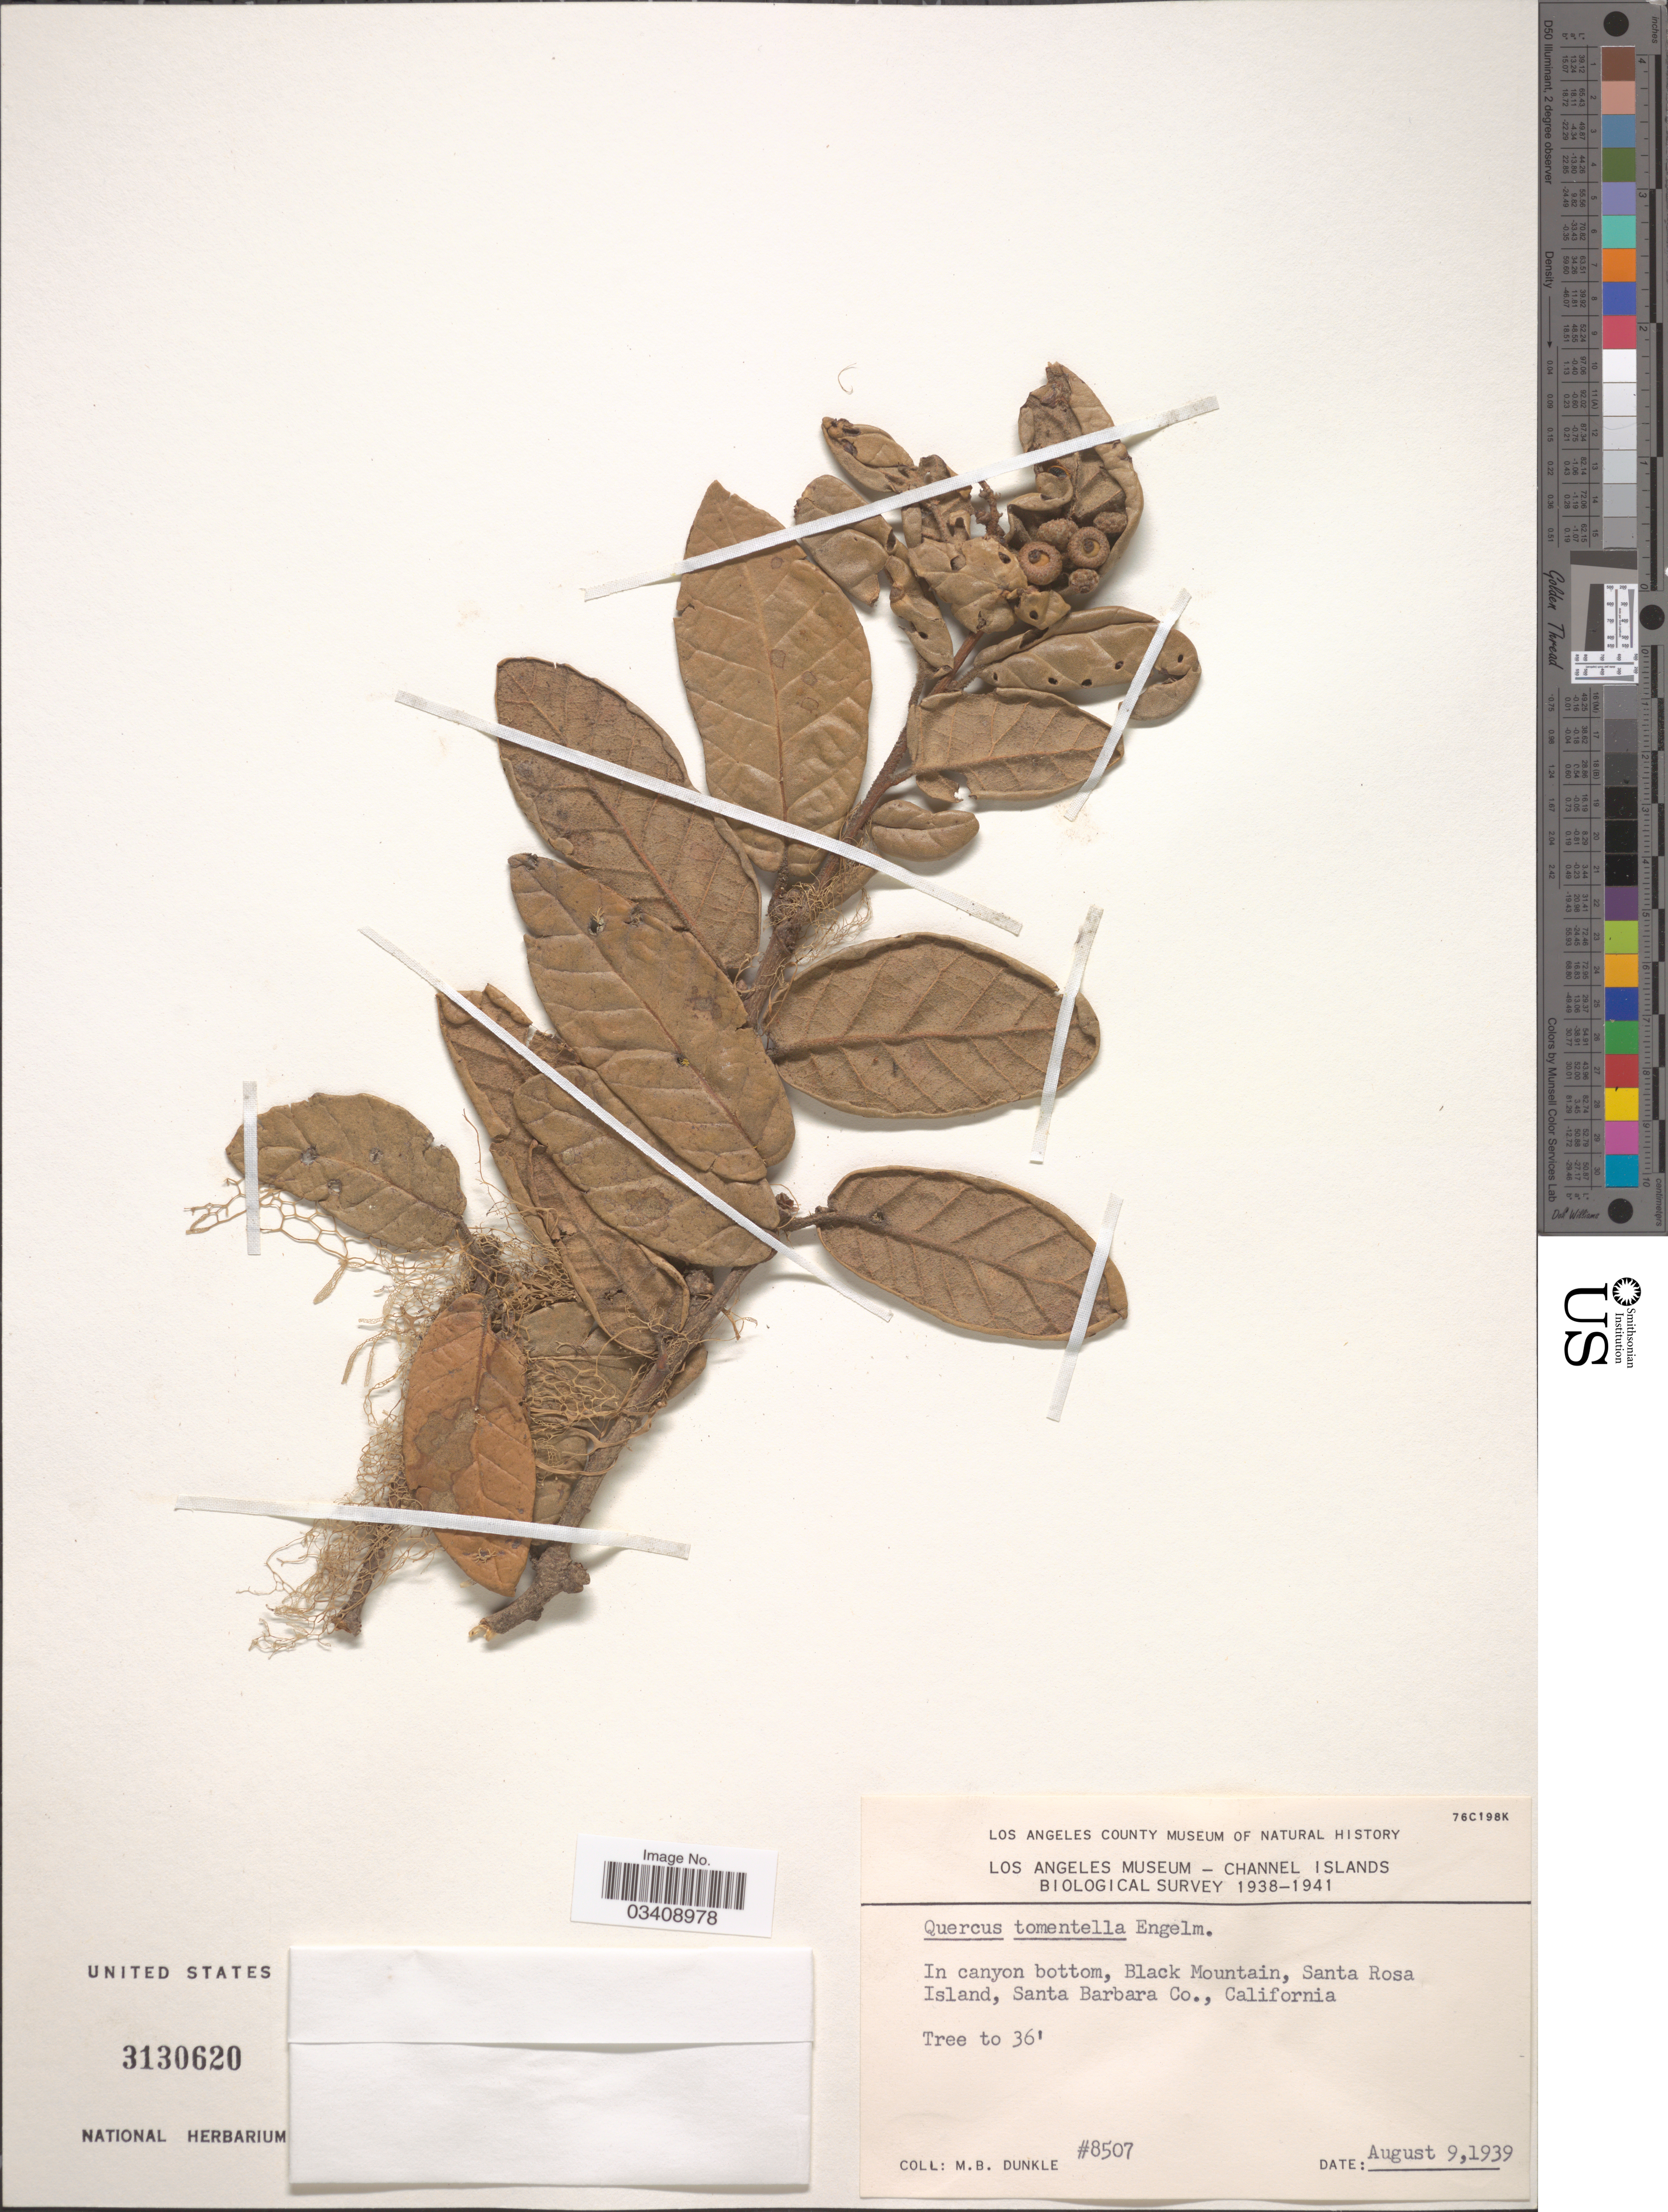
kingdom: Plantae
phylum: Tracheophyta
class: Magnoliopsida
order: Fagales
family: Fagaceae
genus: Quercus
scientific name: Quercus tomentella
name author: Engelm.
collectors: M. Dunkle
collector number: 8507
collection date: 1939-08-09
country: United States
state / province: California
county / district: Santa Barbara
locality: In canyon bottom, Black Mountain, Santa Rosa Island, Santa Barbara Co.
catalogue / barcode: US 3130620